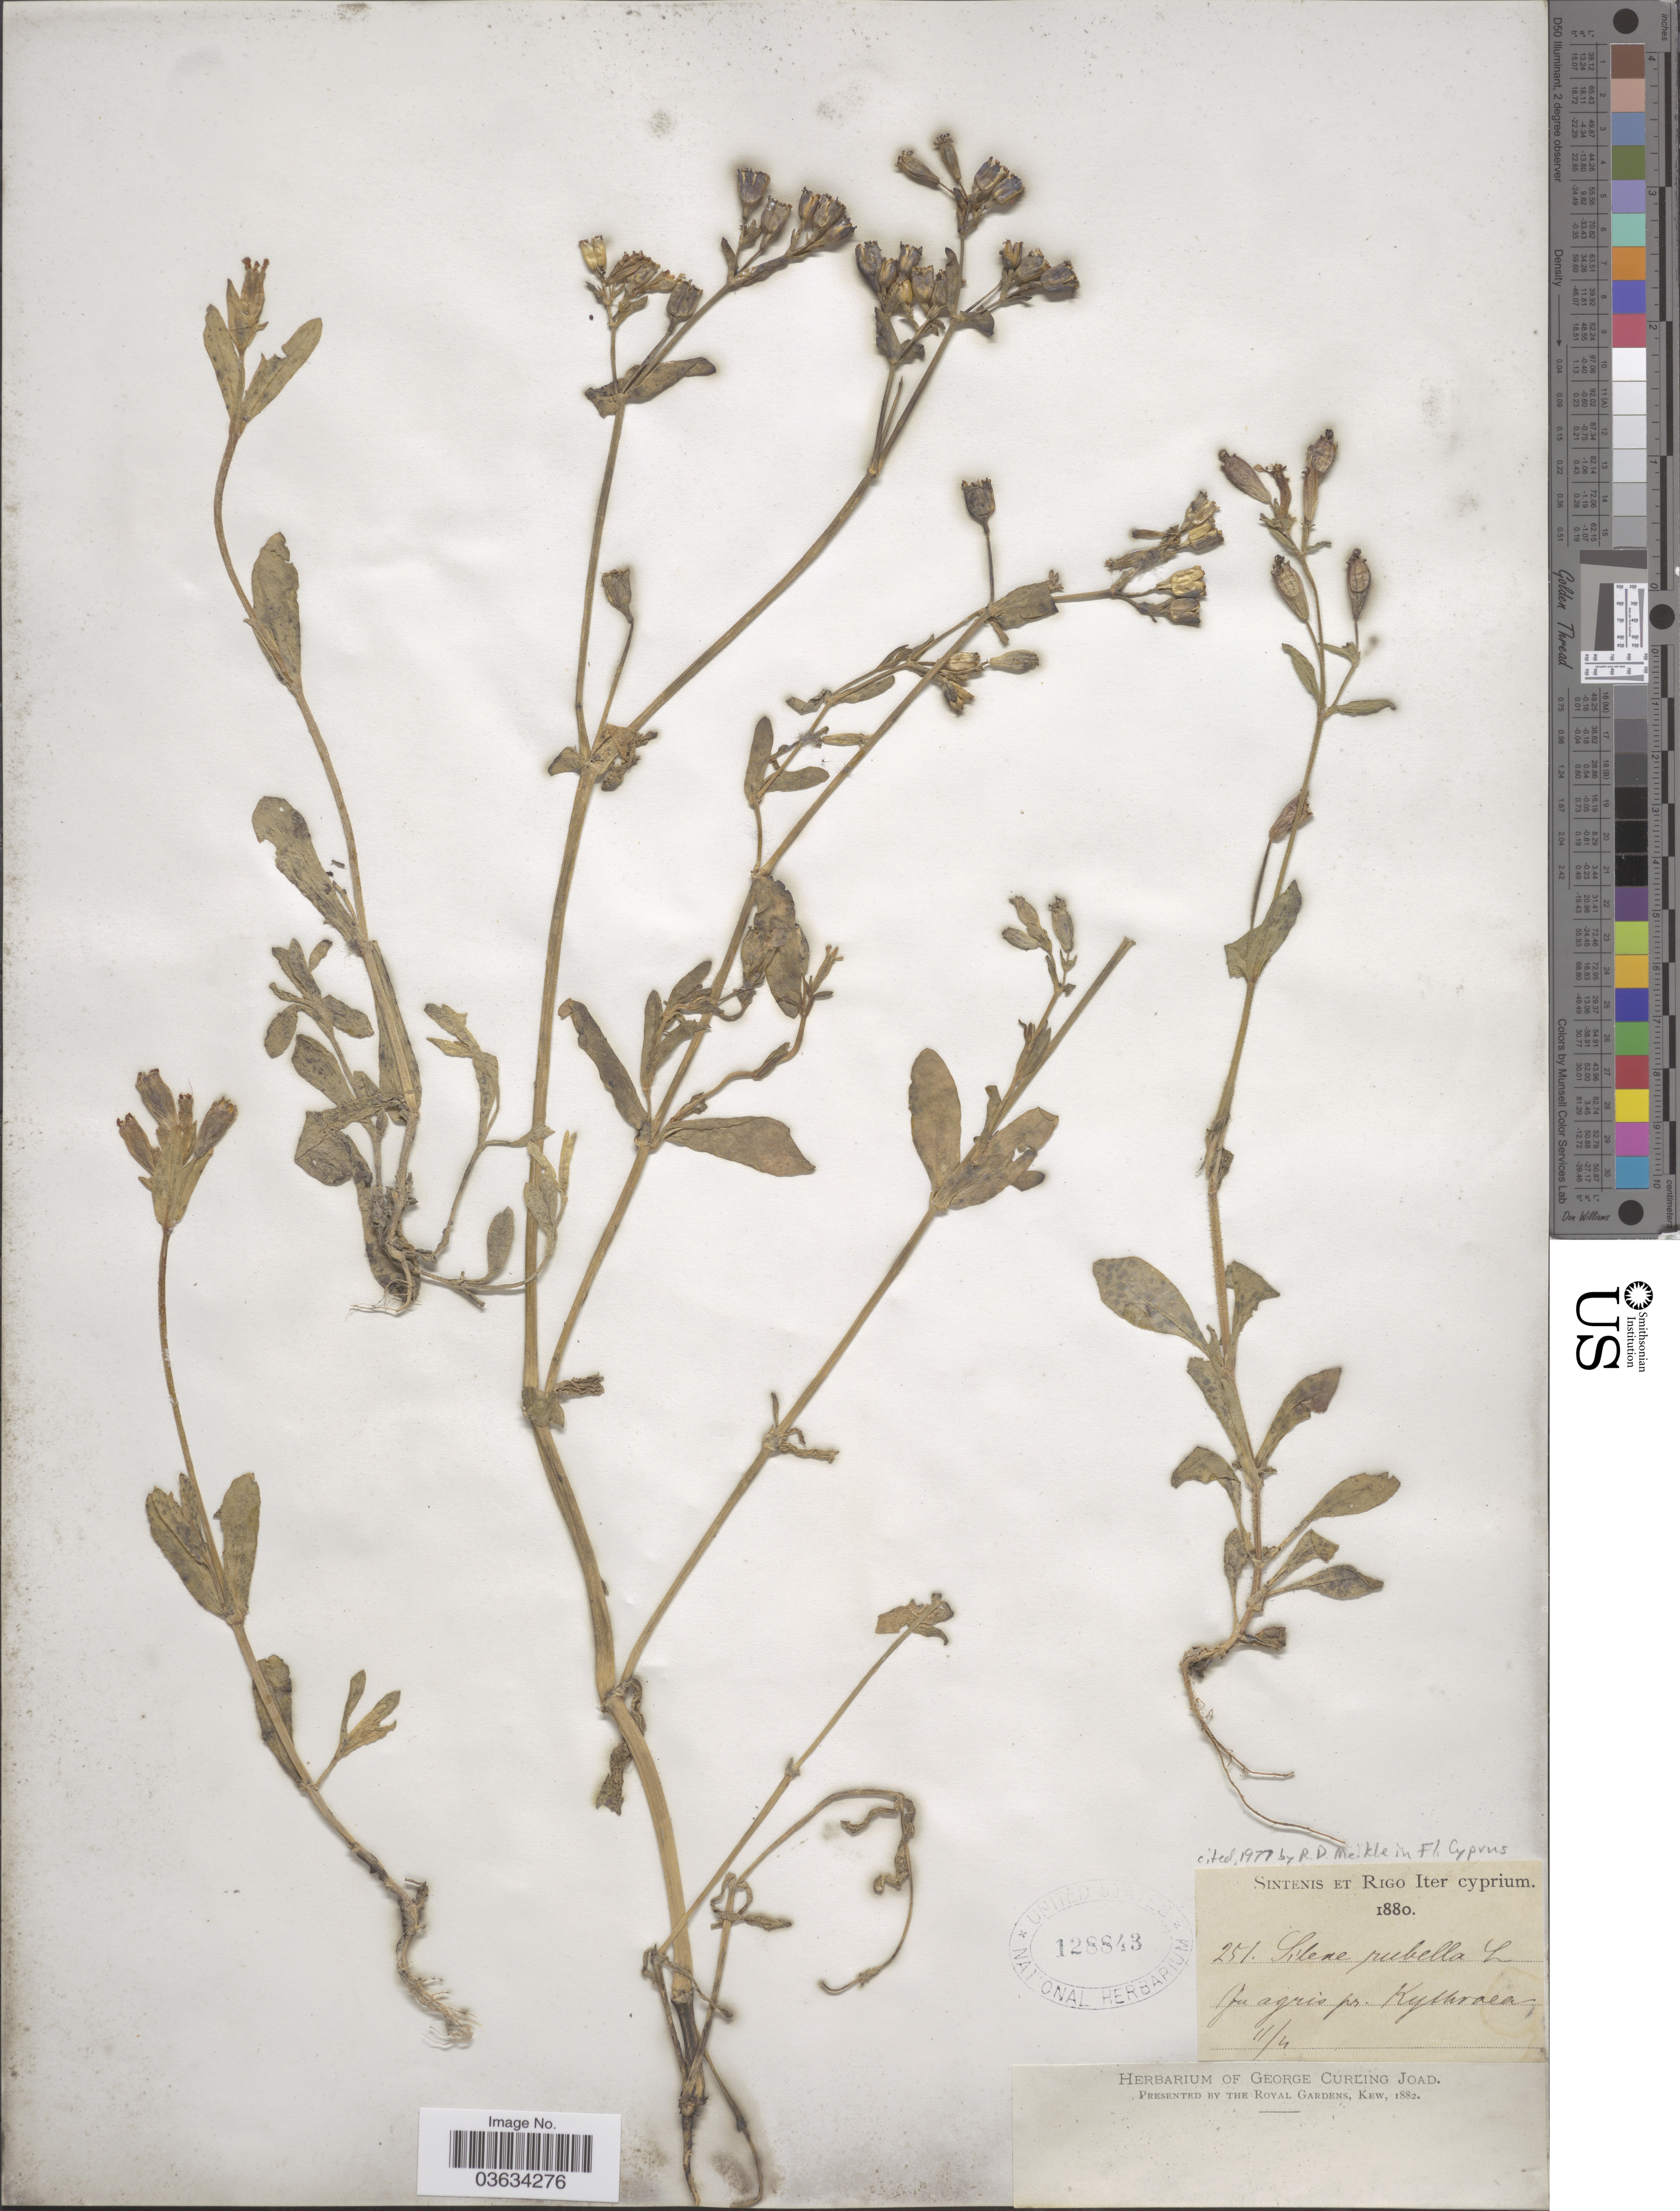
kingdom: Plantae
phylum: Tracheophyta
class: Magnoliopsida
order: Caryophyllales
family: Caryophyllaceae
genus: Silene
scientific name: Silene rubella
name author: L.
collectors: -. Sintenis & -- Rigo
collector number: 251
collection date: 1880-04-11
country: Cyprus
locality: Cyprium. In agris pr. Kythraea.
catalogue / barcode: US 128843